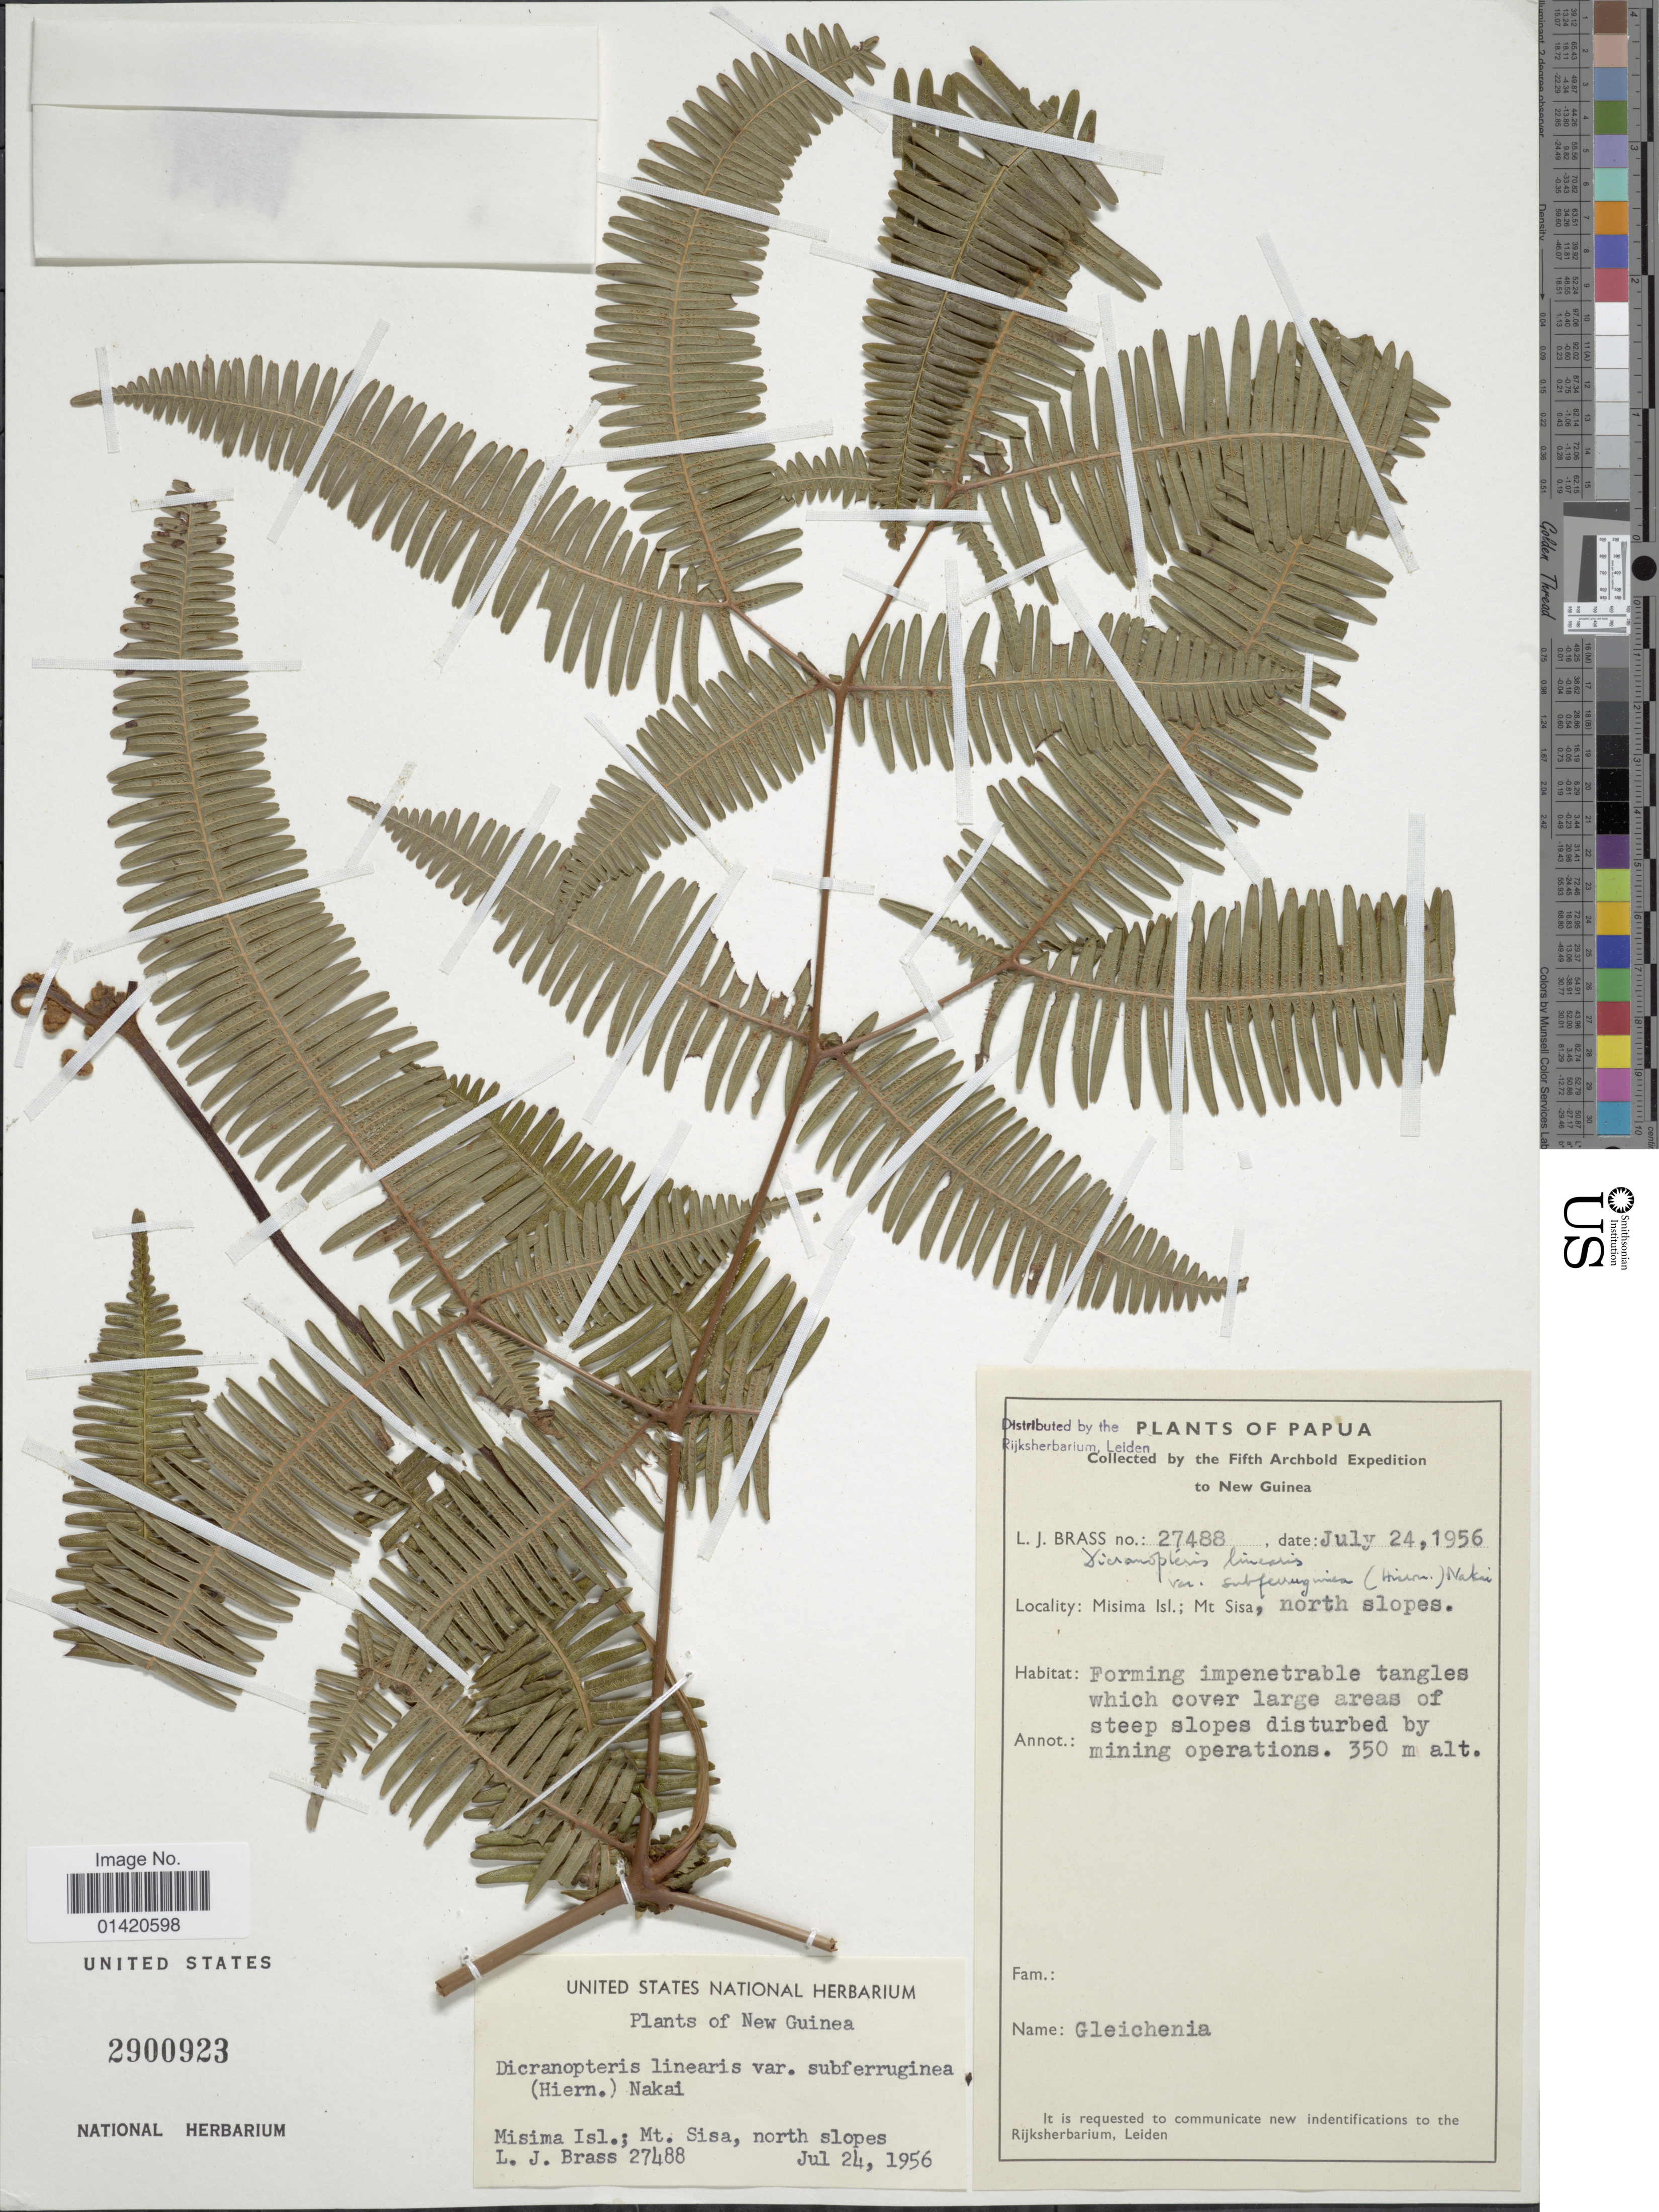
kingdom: Plantae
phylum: Tracheophyta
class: Polypodiopsida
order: Gleicheniales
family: Gleicheniaceae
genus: Dicranopteris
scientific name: Dicranopteris linearis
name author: (Burm. f.) Underw.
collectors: L. J. Brass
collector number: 27488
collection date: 1956-07-24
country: Papua New Guinea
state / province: Milne Bay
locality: Misima Isl; Mt Sisa, north slopes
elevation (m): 350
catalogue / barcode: US 2900923